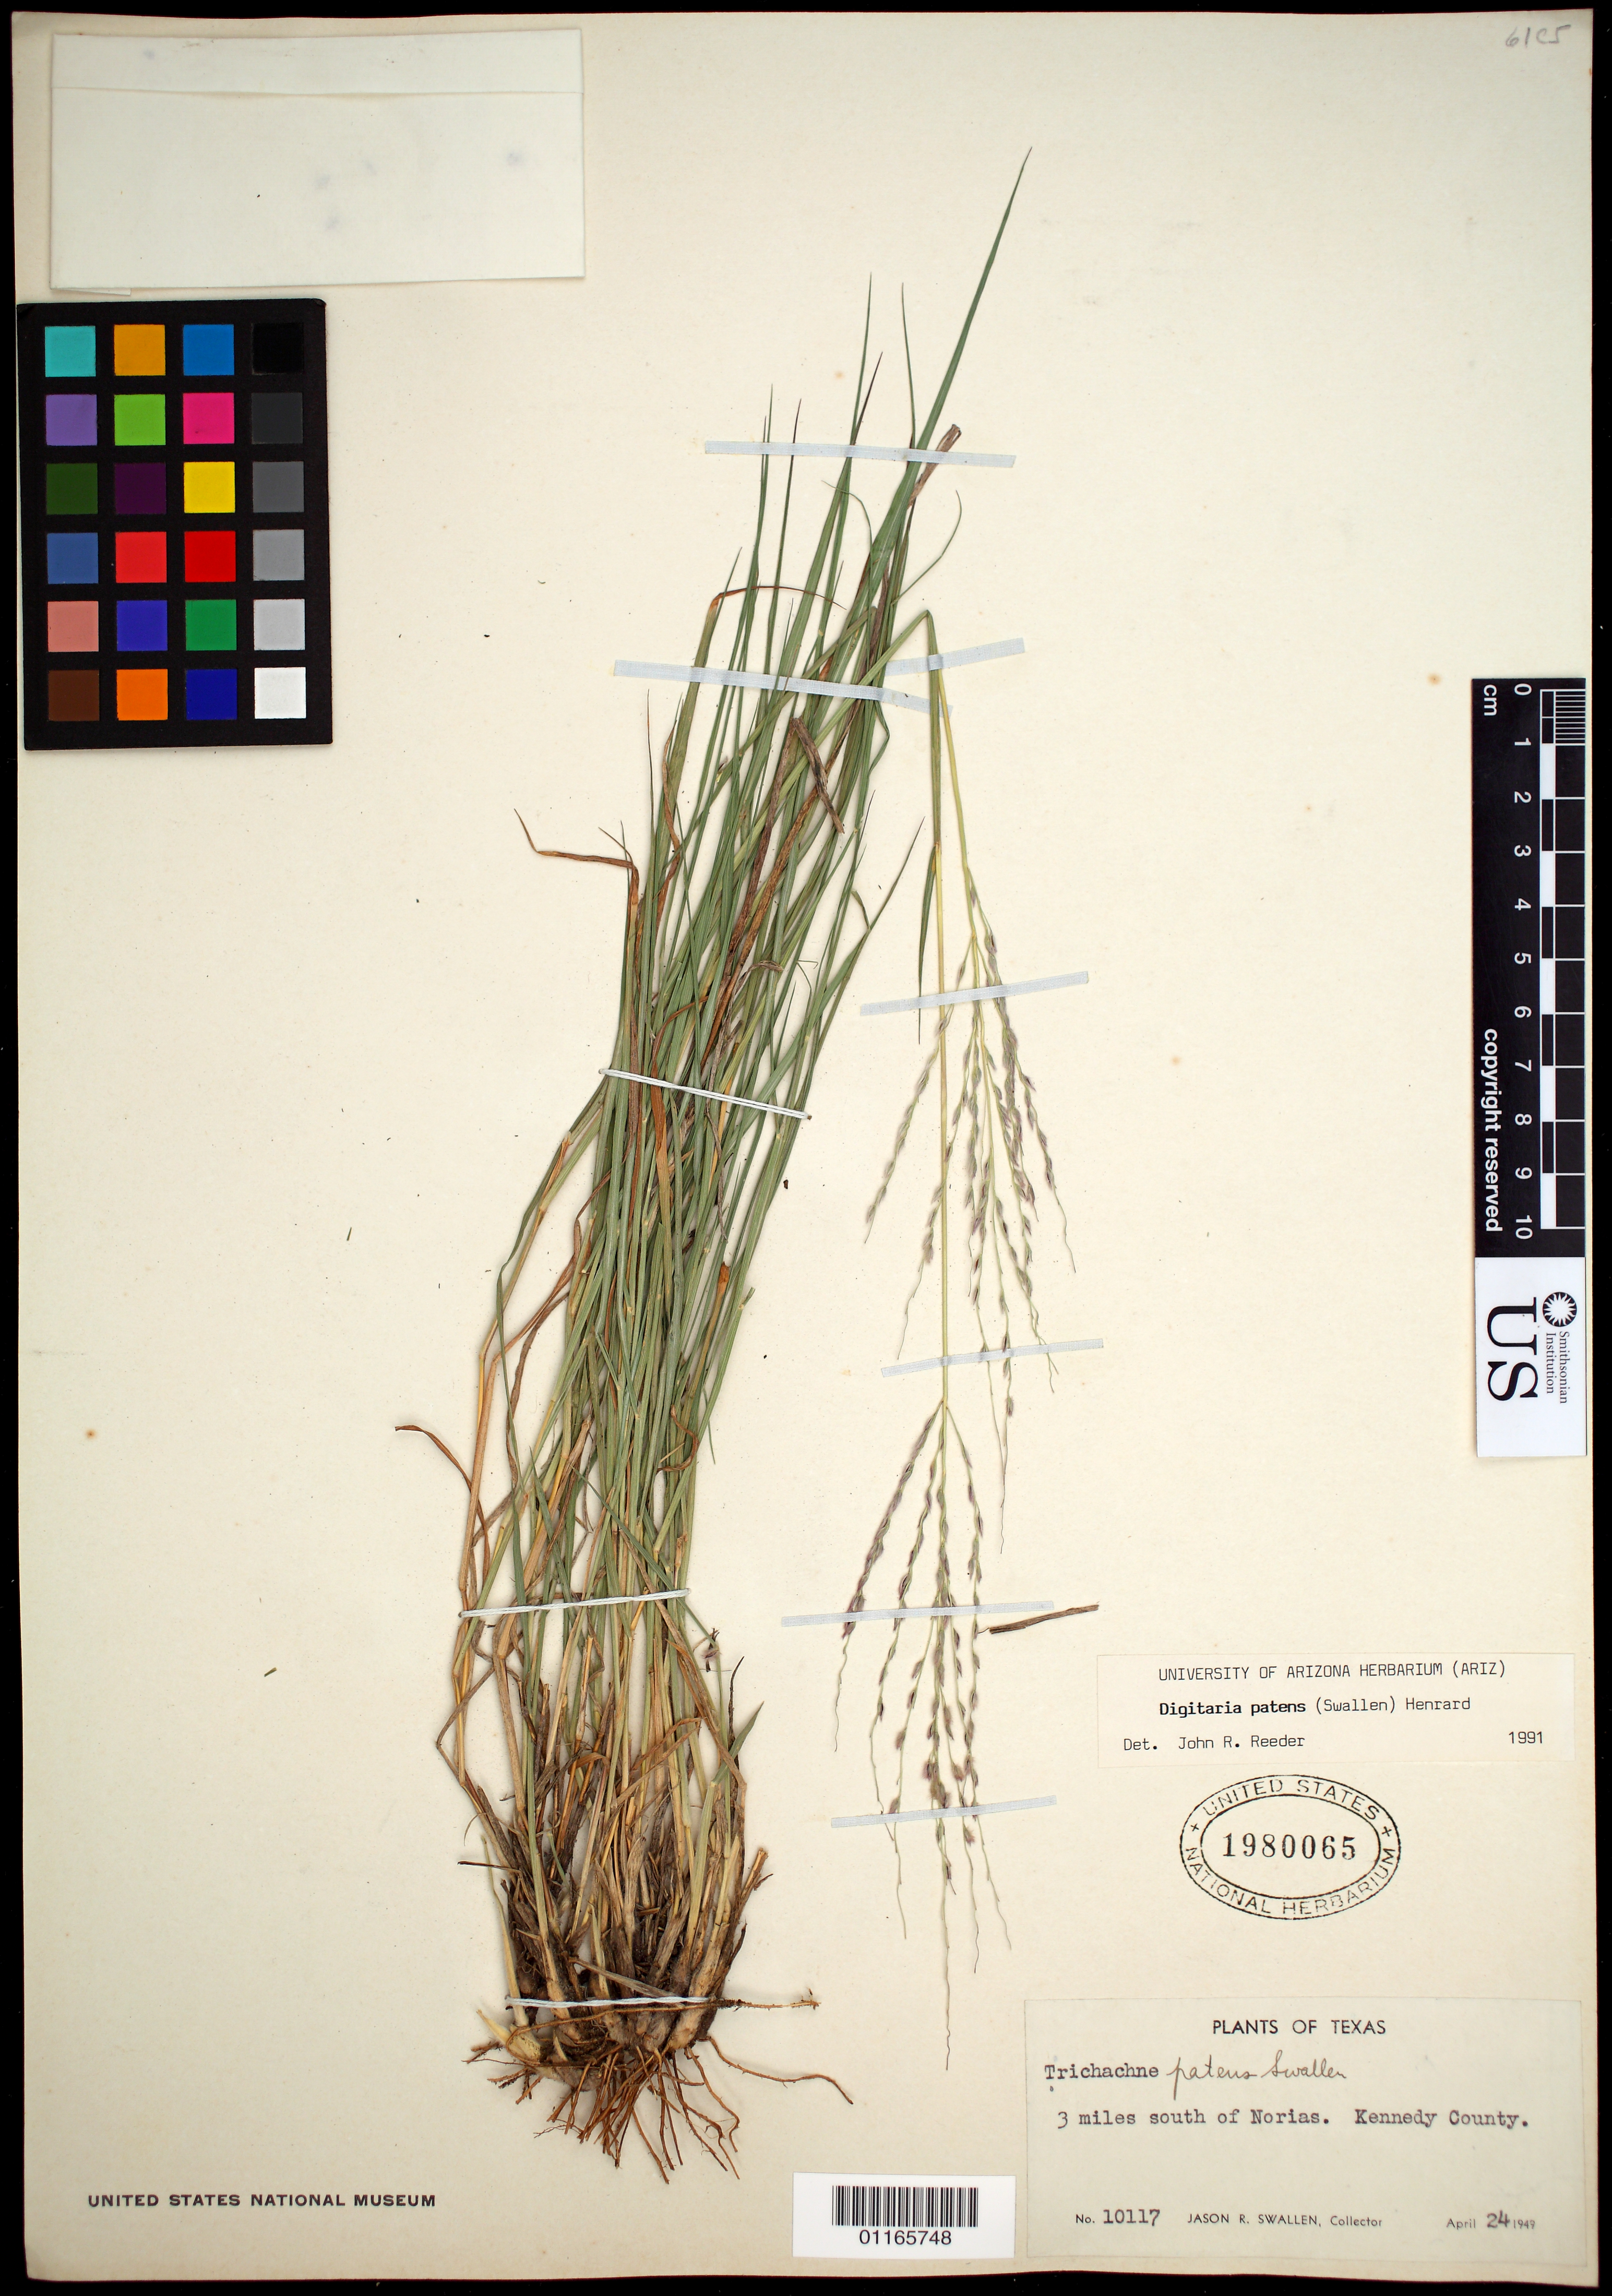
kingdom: Plantae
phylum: Tracheophyta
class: Liliopsida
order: Poales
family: Poaceae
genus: Digitaria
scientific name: Digitaria patens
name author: (Swallen) Henr.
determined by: Reeder, J. R., (UNITED STATES)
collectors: J. R. Swallen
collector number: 10117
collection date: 1949-04-24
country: United States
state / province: Texas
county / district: Kennedy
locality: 3 miles south of Norias.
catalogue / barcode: US 1980065